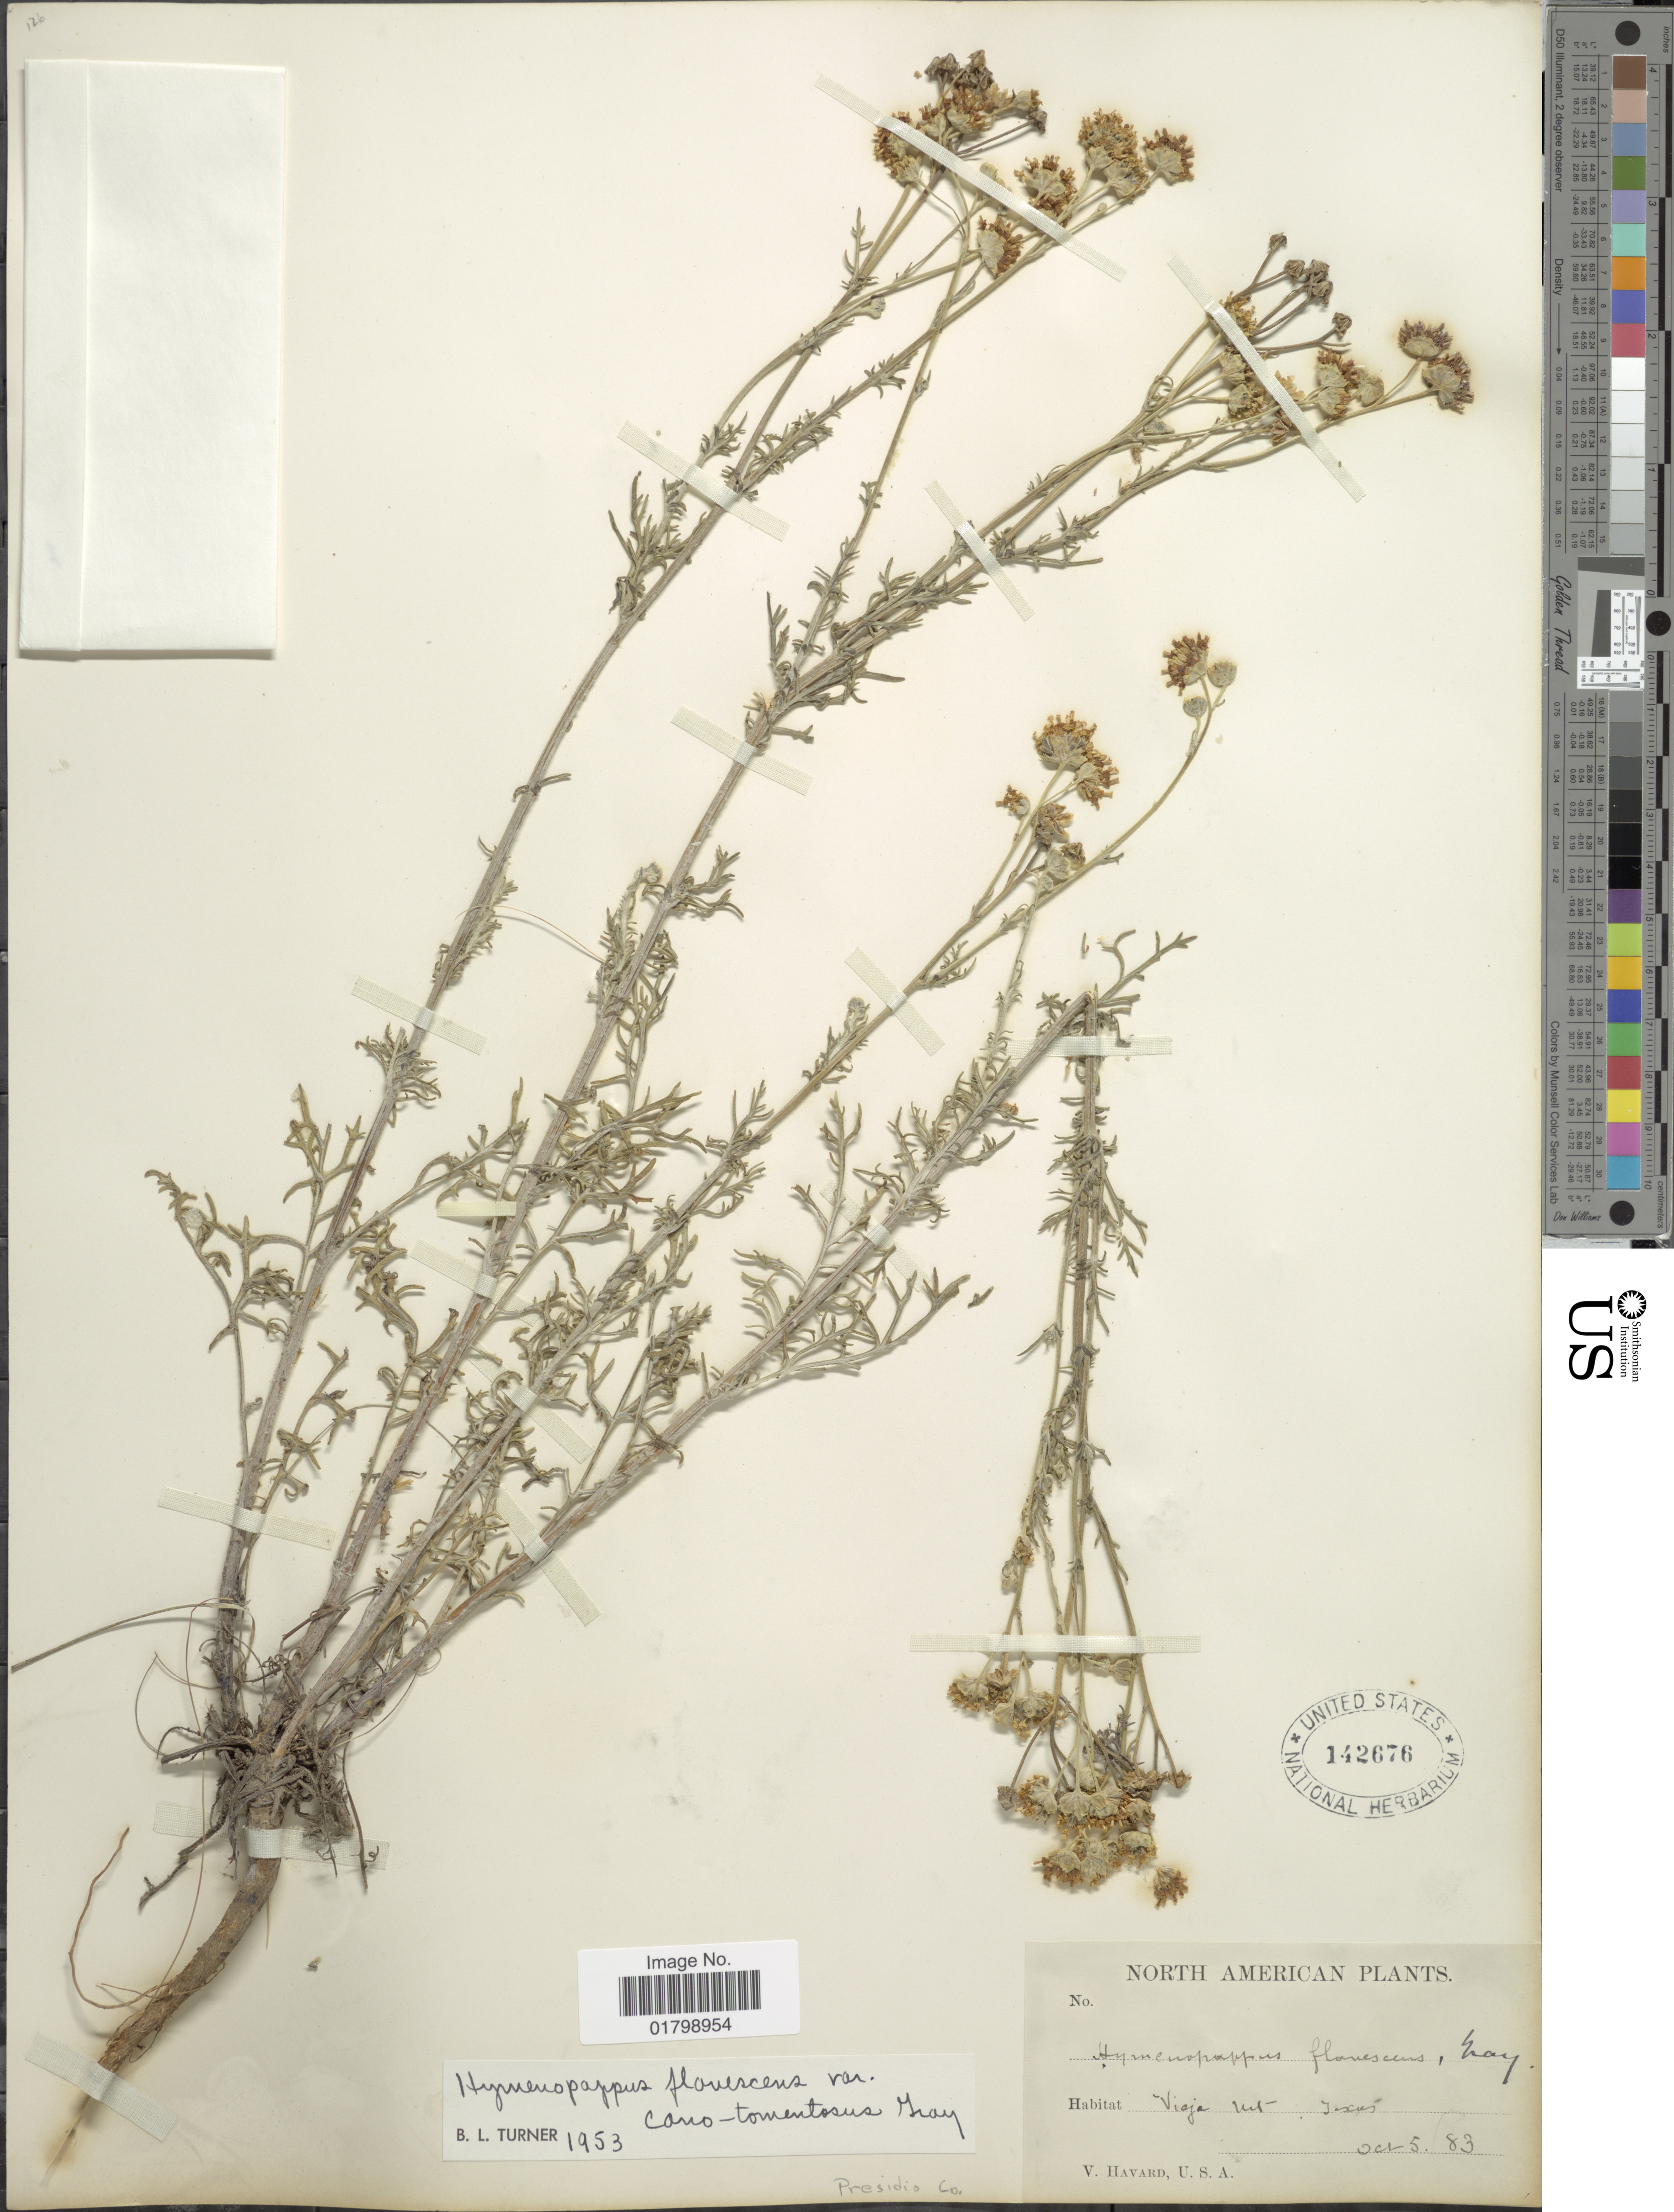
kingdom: Plantae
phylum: Tracheophyta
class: Magnoliopsida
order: Asterales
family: Asteraceae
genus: Hymenopappus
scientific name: Hymenopappus flavescens var. canotomentosus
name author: A. Gray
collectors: V. Harvard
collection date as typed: Transcribed d/m/y: 5/10/83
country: United States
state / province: Texas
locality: Vieja Mt., Presidio Co.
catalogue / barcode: US 142676